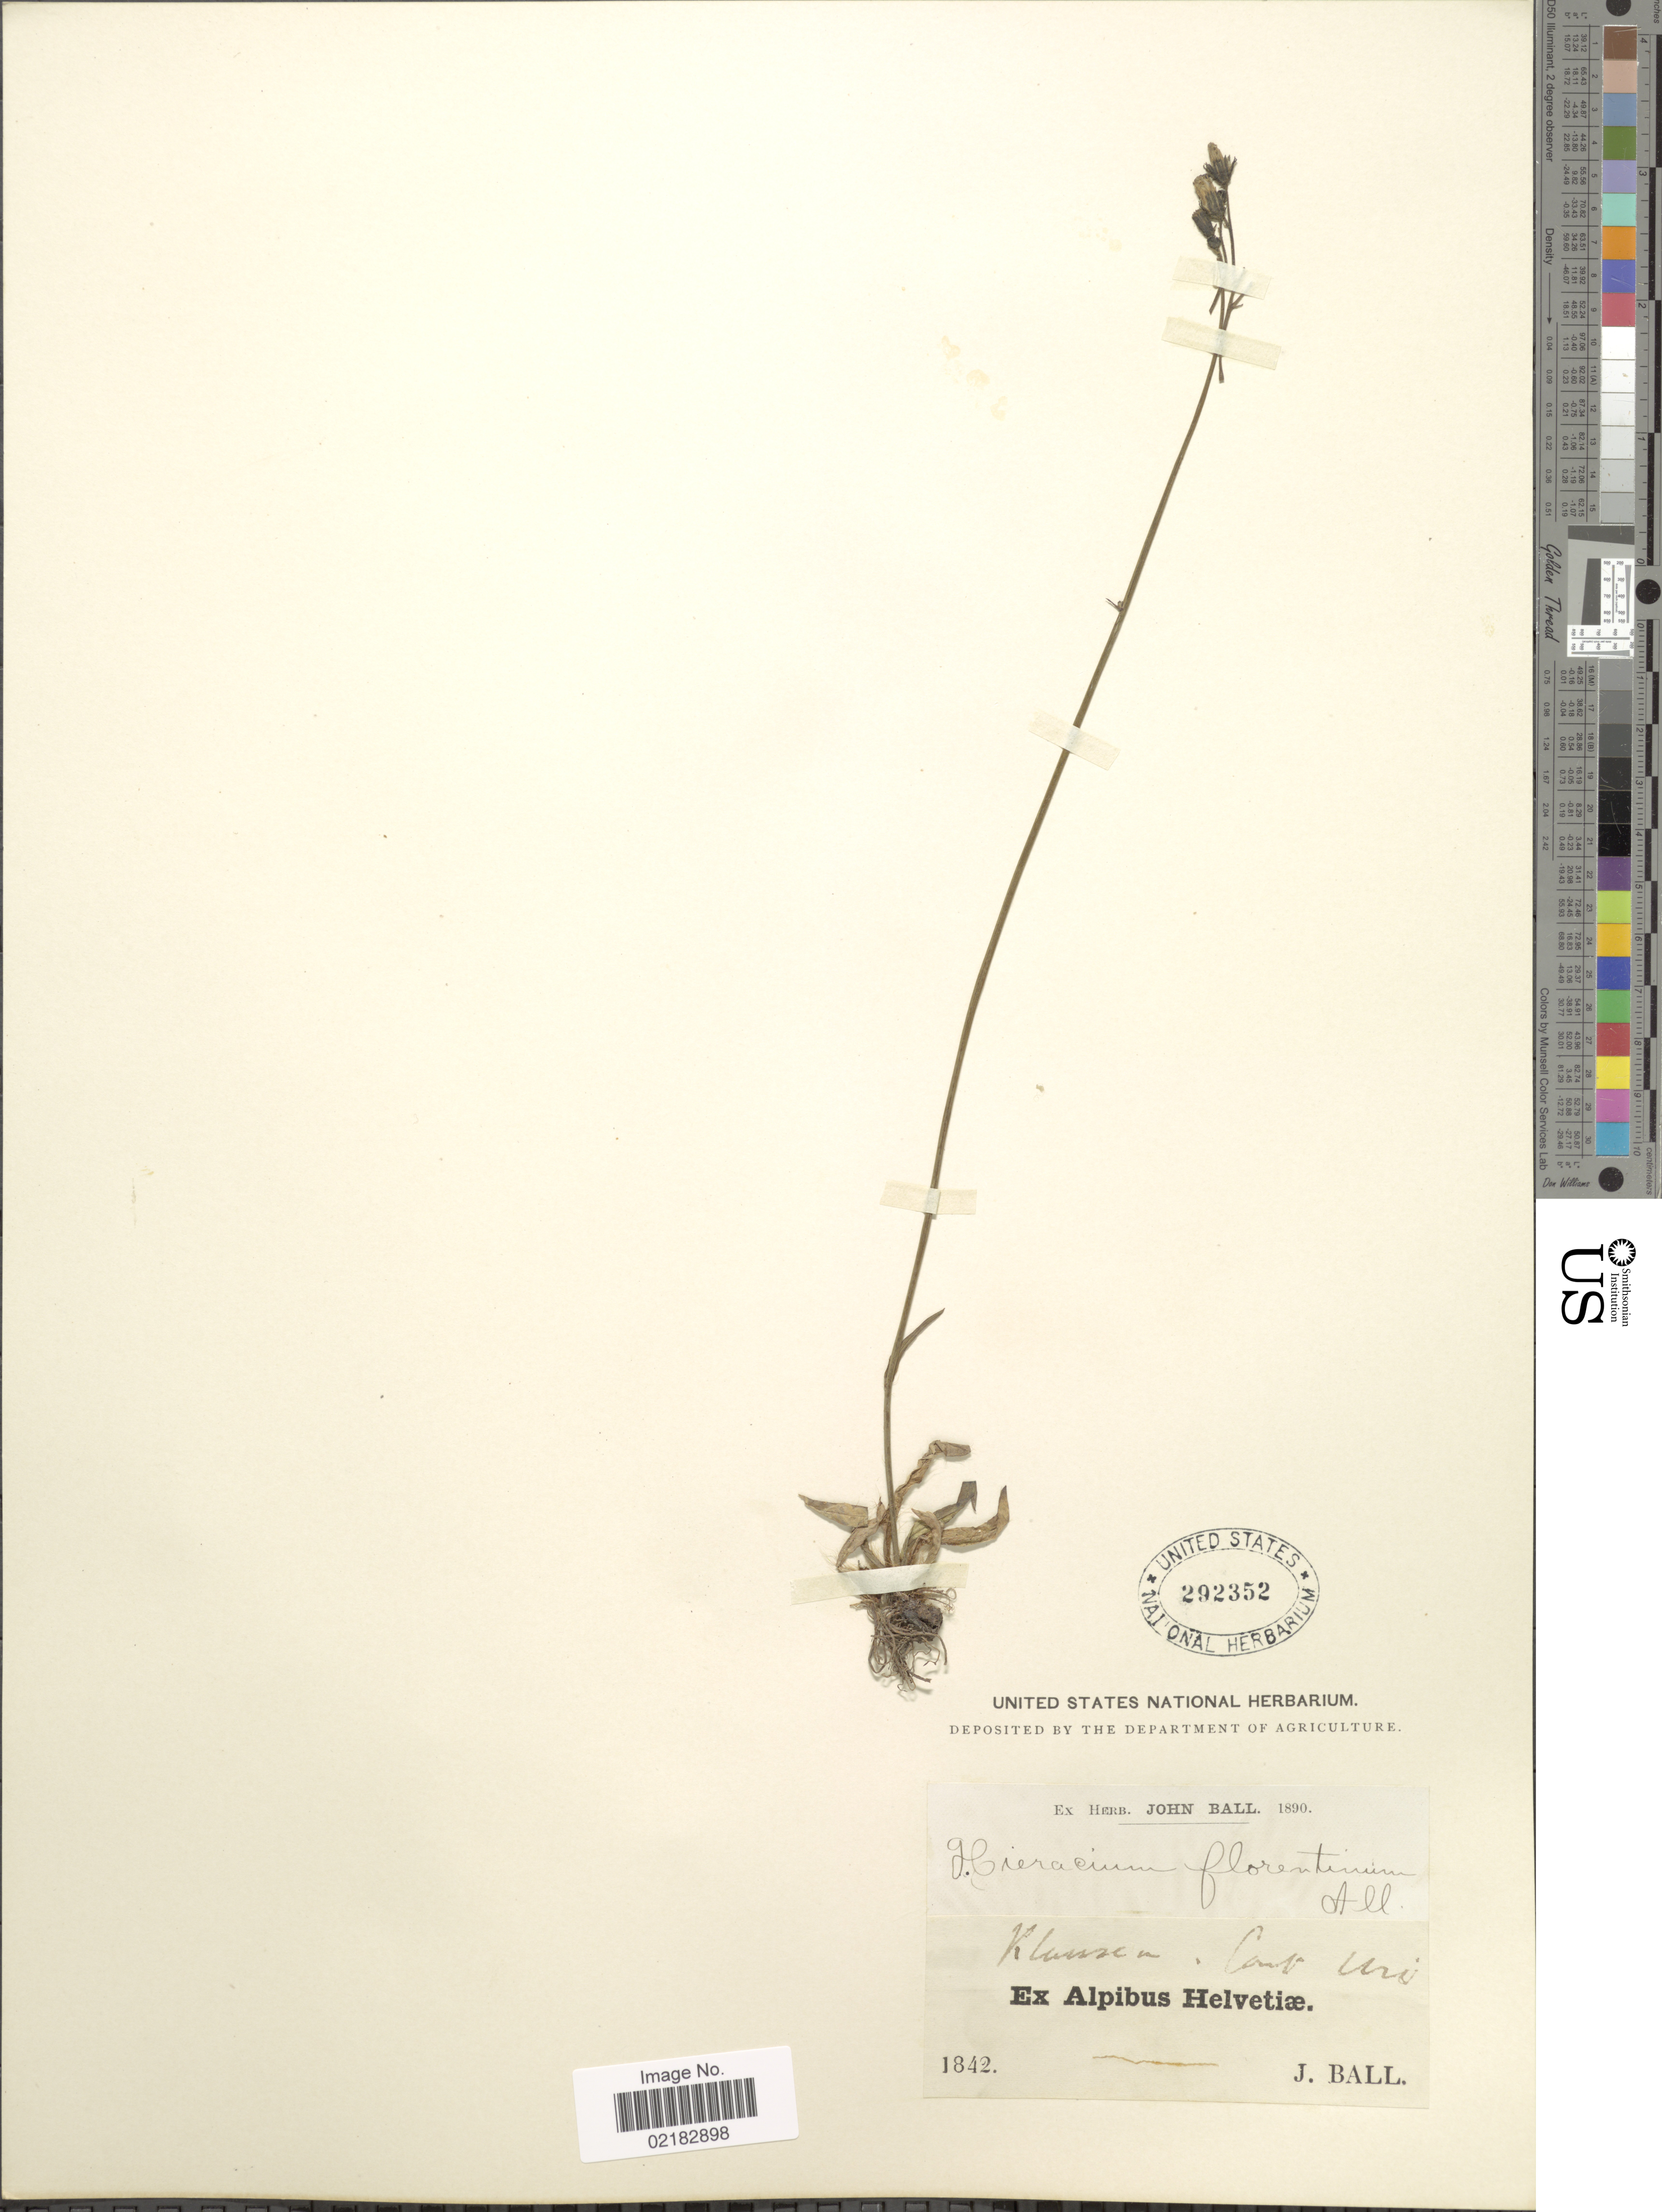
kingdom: Plantae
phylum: Tracheophyta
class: Magnoliopsida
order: Asterales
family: Asteraceae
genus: Hieracium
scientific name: Hieracium florentinum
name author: All.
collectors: J. Ball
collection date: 1842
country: Switzerland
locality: Camp Uri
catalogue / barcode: US 292352